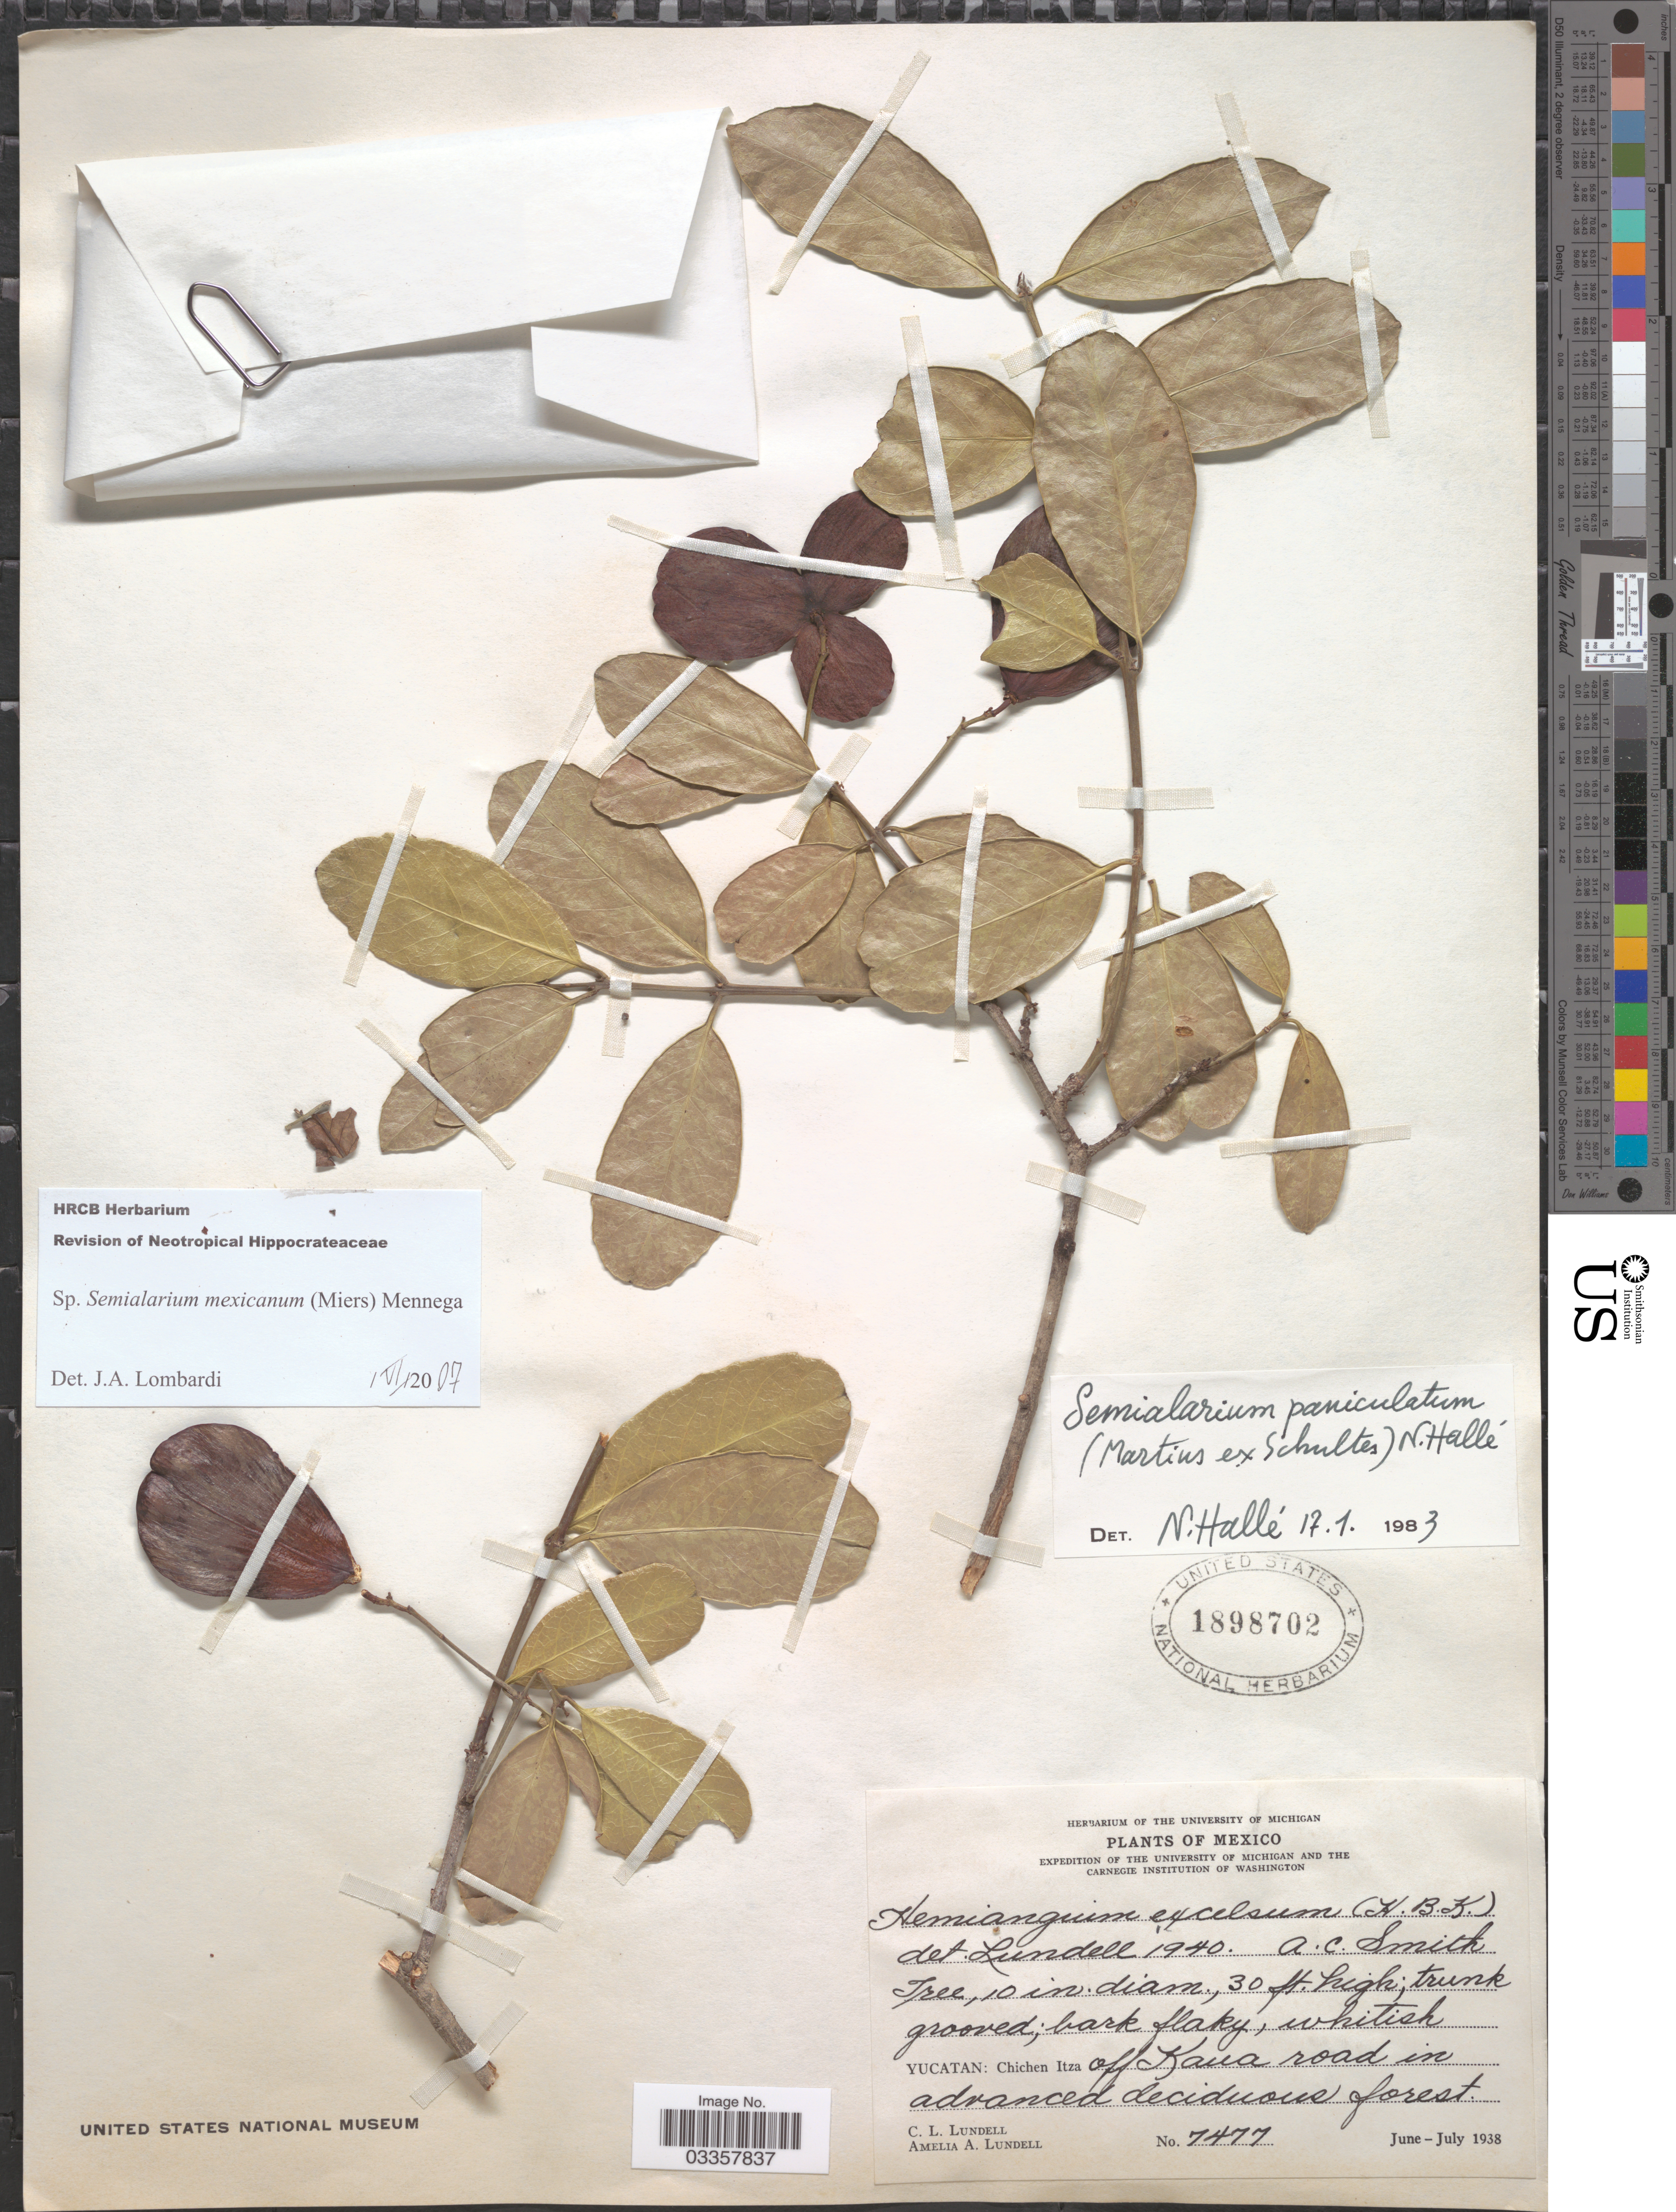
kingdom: Plantae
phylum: Tracheophyta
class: Magnoliopsida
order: Celastrales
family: Celastraceae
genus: Semialarium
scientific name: Semialarium mexicanum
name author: (Miers) Mennega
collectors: C. L. Lundell & A. A. Lundell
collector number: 7477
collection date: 1938-06/1938-07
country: Mexico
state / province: Yucatán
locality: Chichen Itza off Kaua road in advanced deciduous forest.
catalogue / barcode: US 1898702